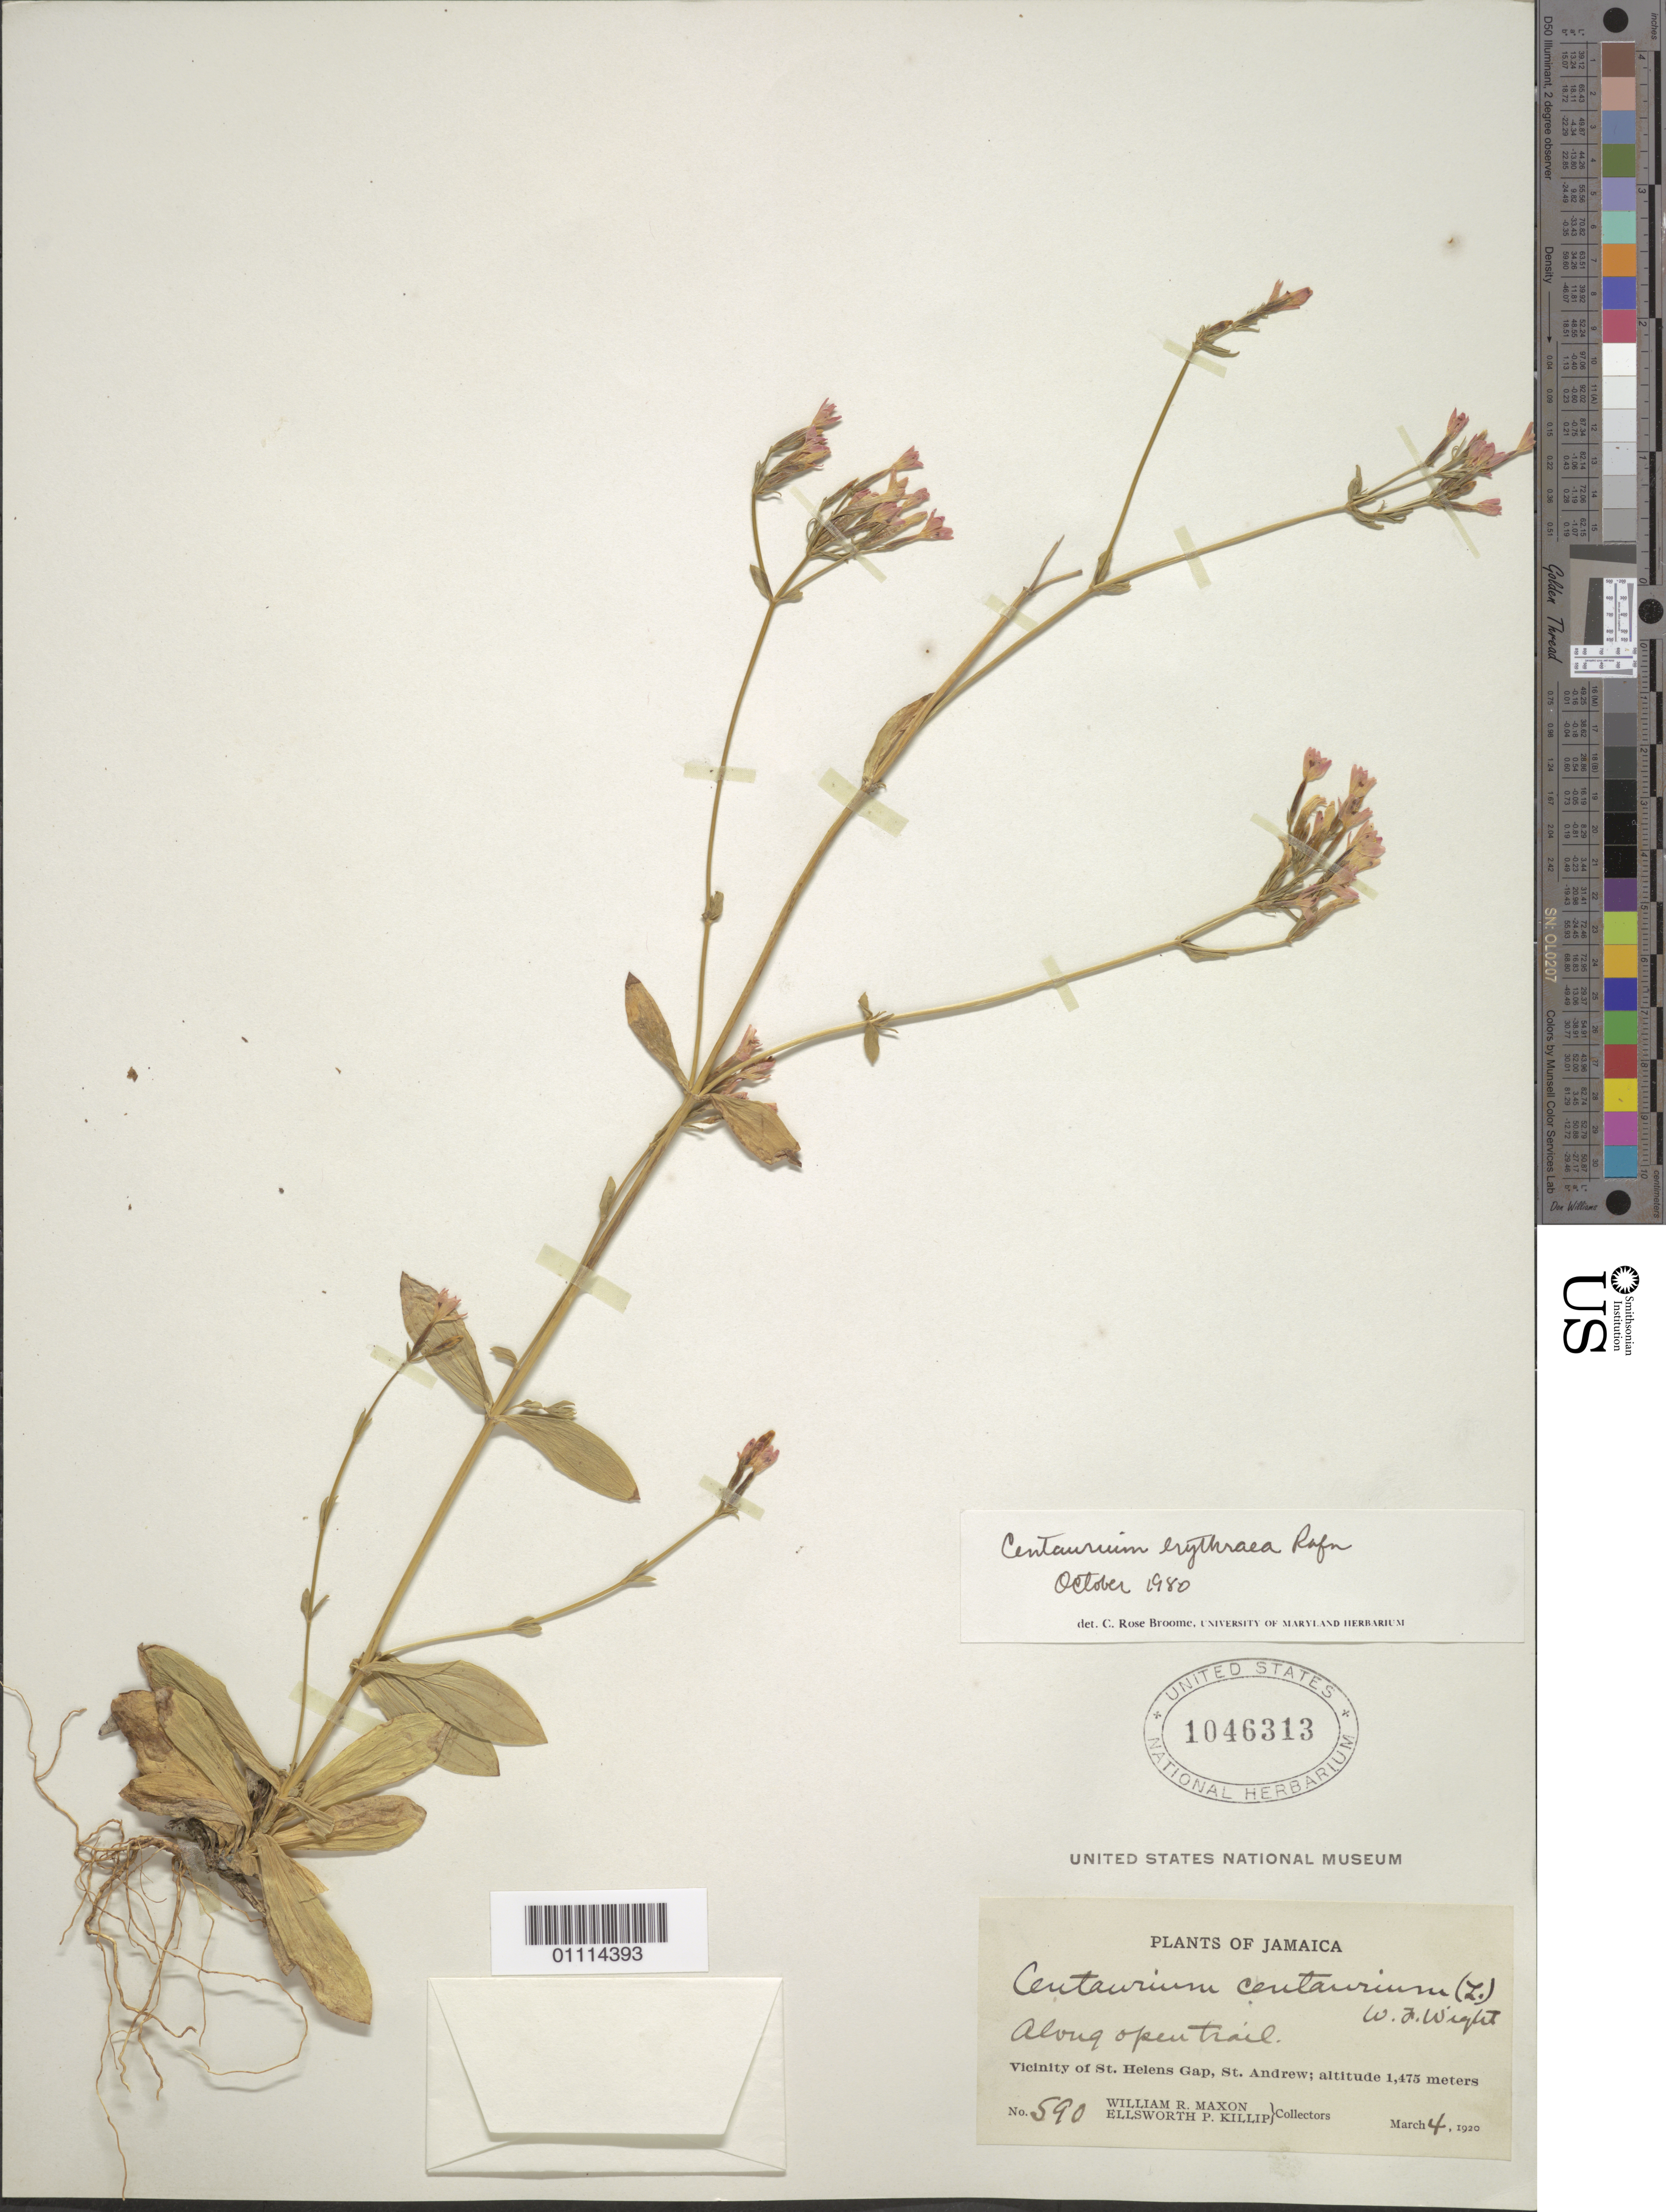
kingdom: Plantae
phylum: Tracheophyta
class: Magnoliopsida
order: Gentianales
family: Gentianaceae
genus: Centaurium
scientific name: Centaurium erythraea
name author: Rafn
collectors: W. R. Maxon & E. P. Killip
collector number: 590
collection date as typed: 04 Mar 1920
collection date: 1920-03-04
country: Jamaica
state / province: Saint Andrew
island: Jamaica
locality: Vicinity of St. Helens Gap. Along open trail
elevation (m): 1475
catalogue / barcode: US 1046313